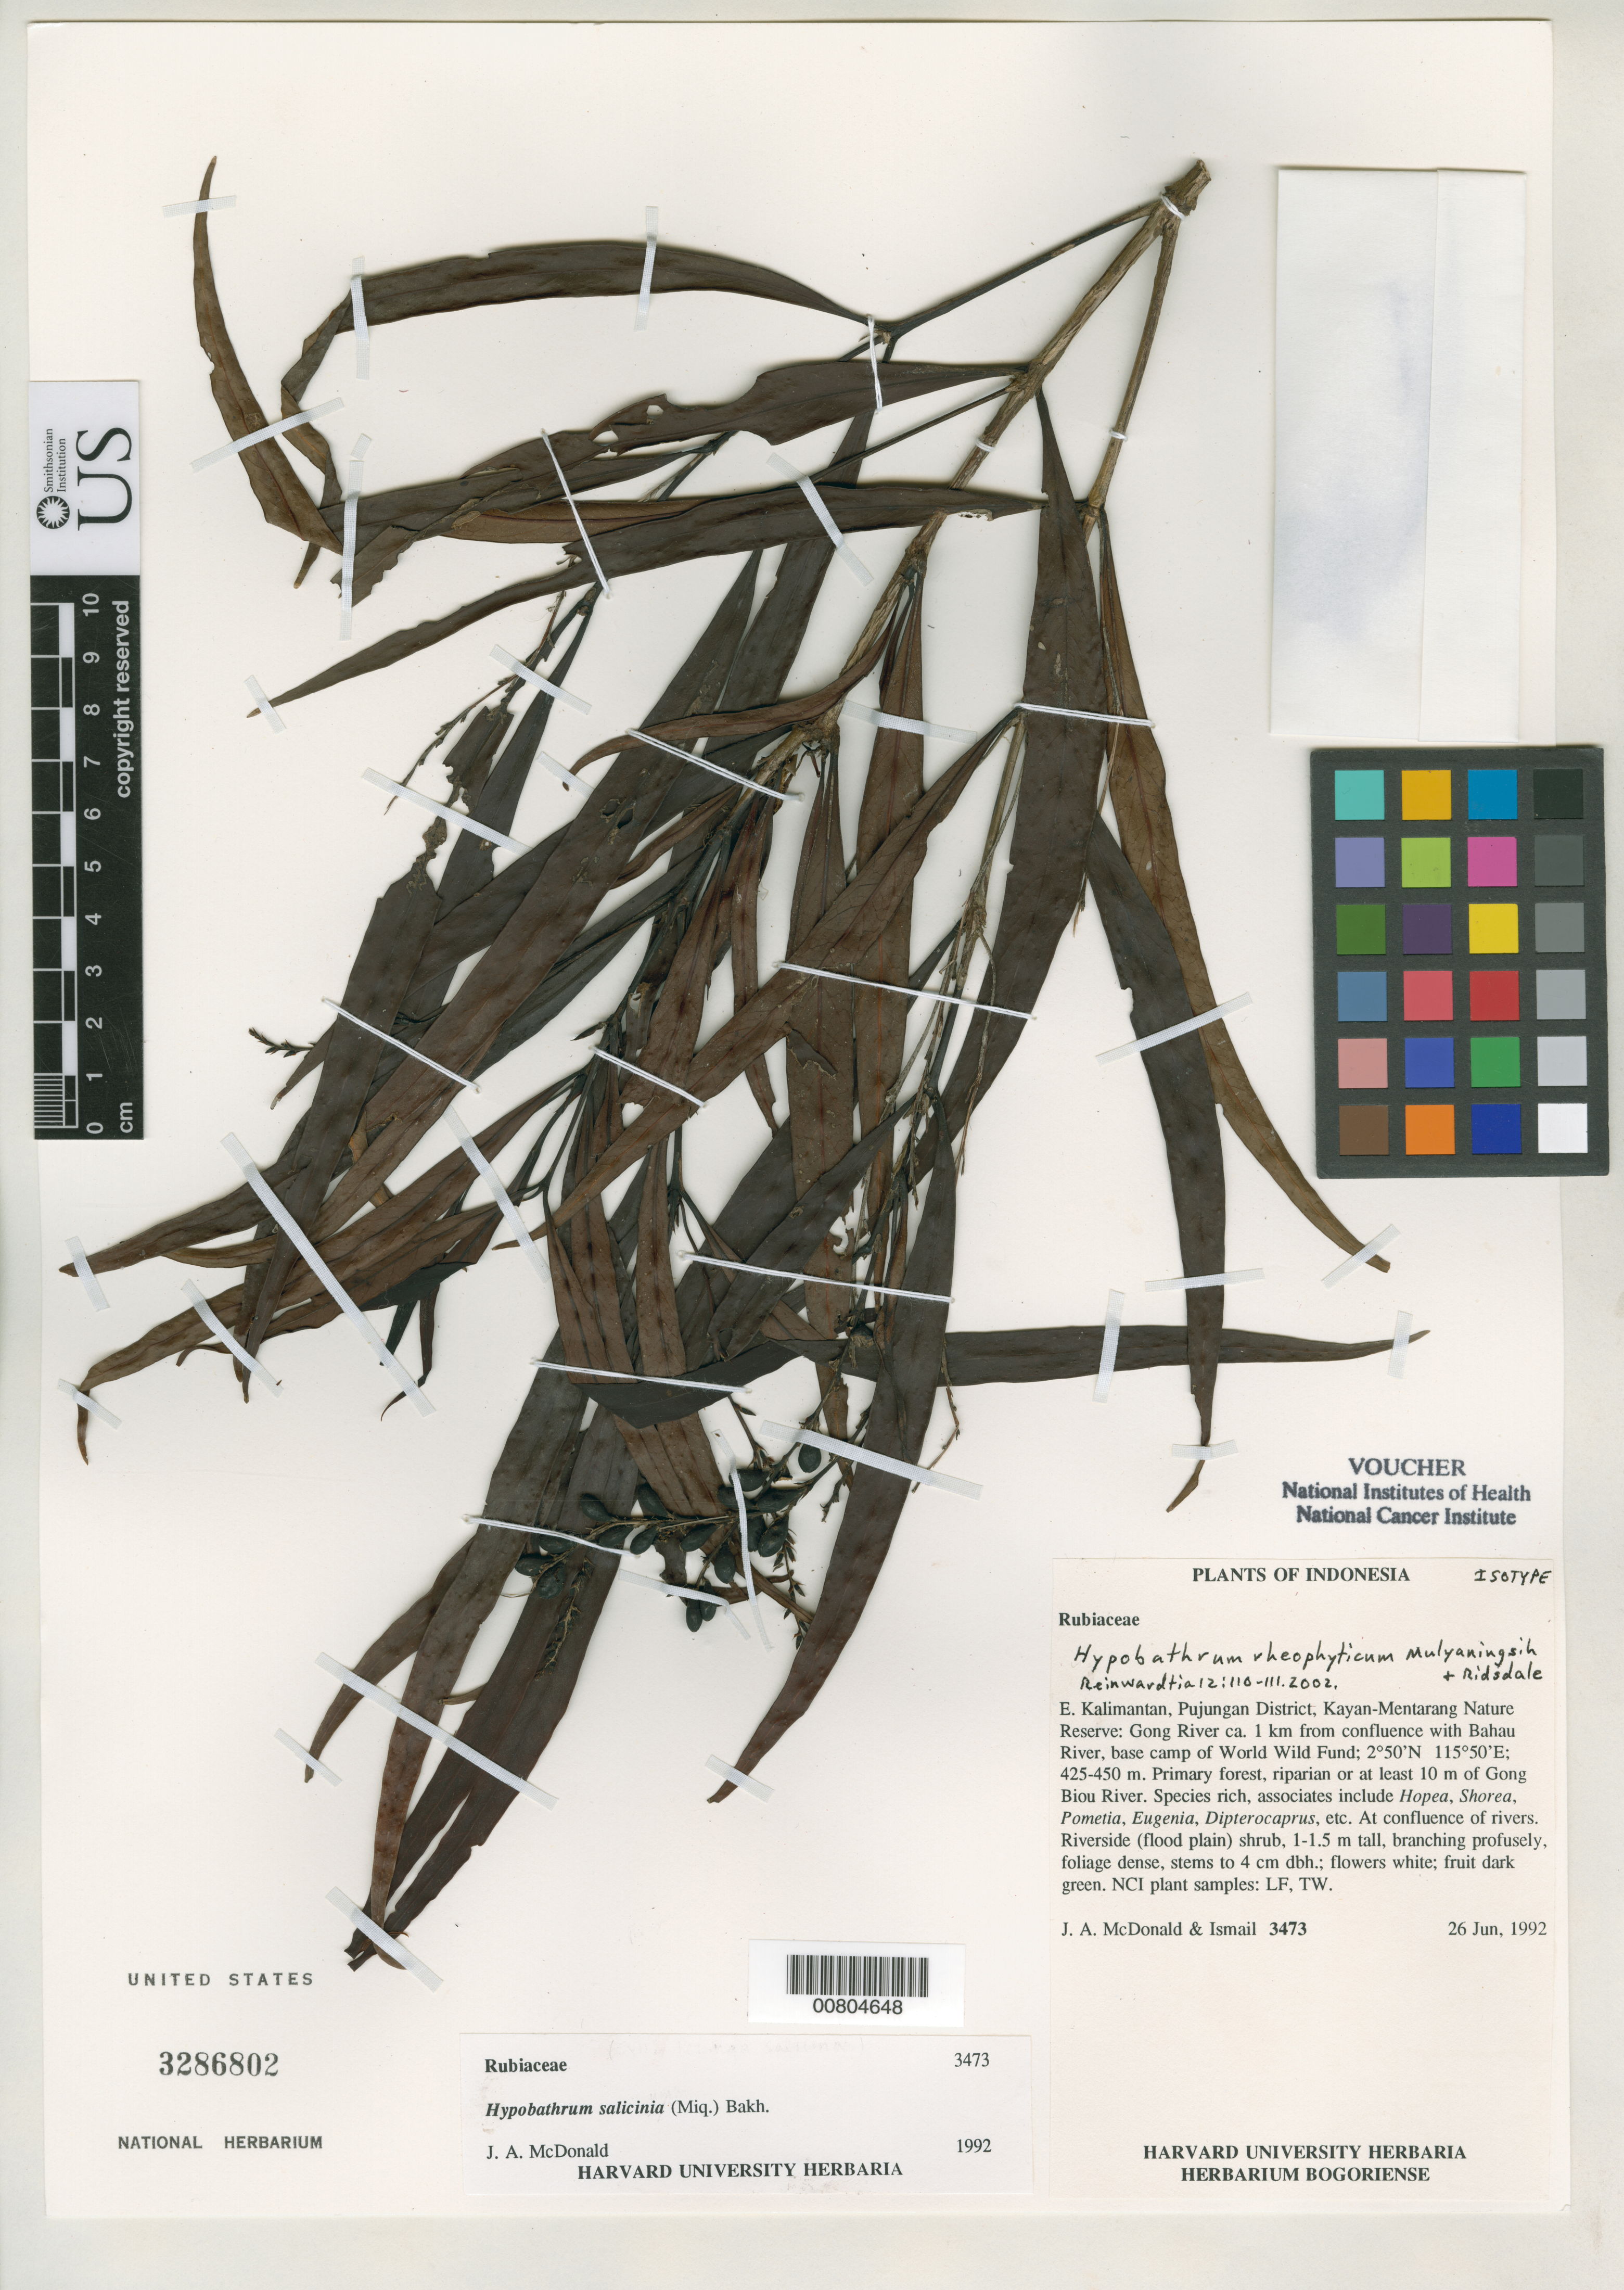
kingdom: Plantae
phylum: Tracheophyta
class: Magnoliopsida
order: Gentianales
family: Rubiaceae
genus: Hypobathrum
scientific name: Hypobathrum rheophyticum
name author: Mulyan. & Ridsdale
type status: Isotype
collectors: J. A. McDonald & Ismail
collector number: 3473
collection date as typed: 26 Jun 1992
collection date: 1992-06-26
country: Indonesia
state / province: Kalimantan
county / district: Kalimantan Timur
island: Borneo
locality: E. Kalimantan, Pujungan District, Kayan-Mentarang Nature Reserve: Gong River ca. 1 km from confluence with Bahau River, base camp of World Wide Fund.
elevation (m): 425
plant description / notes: Previously annotated by J.A. McDonald (1992) as Hypobathrum salicinia (Miq.) Bakh.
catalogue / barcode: US 3286802